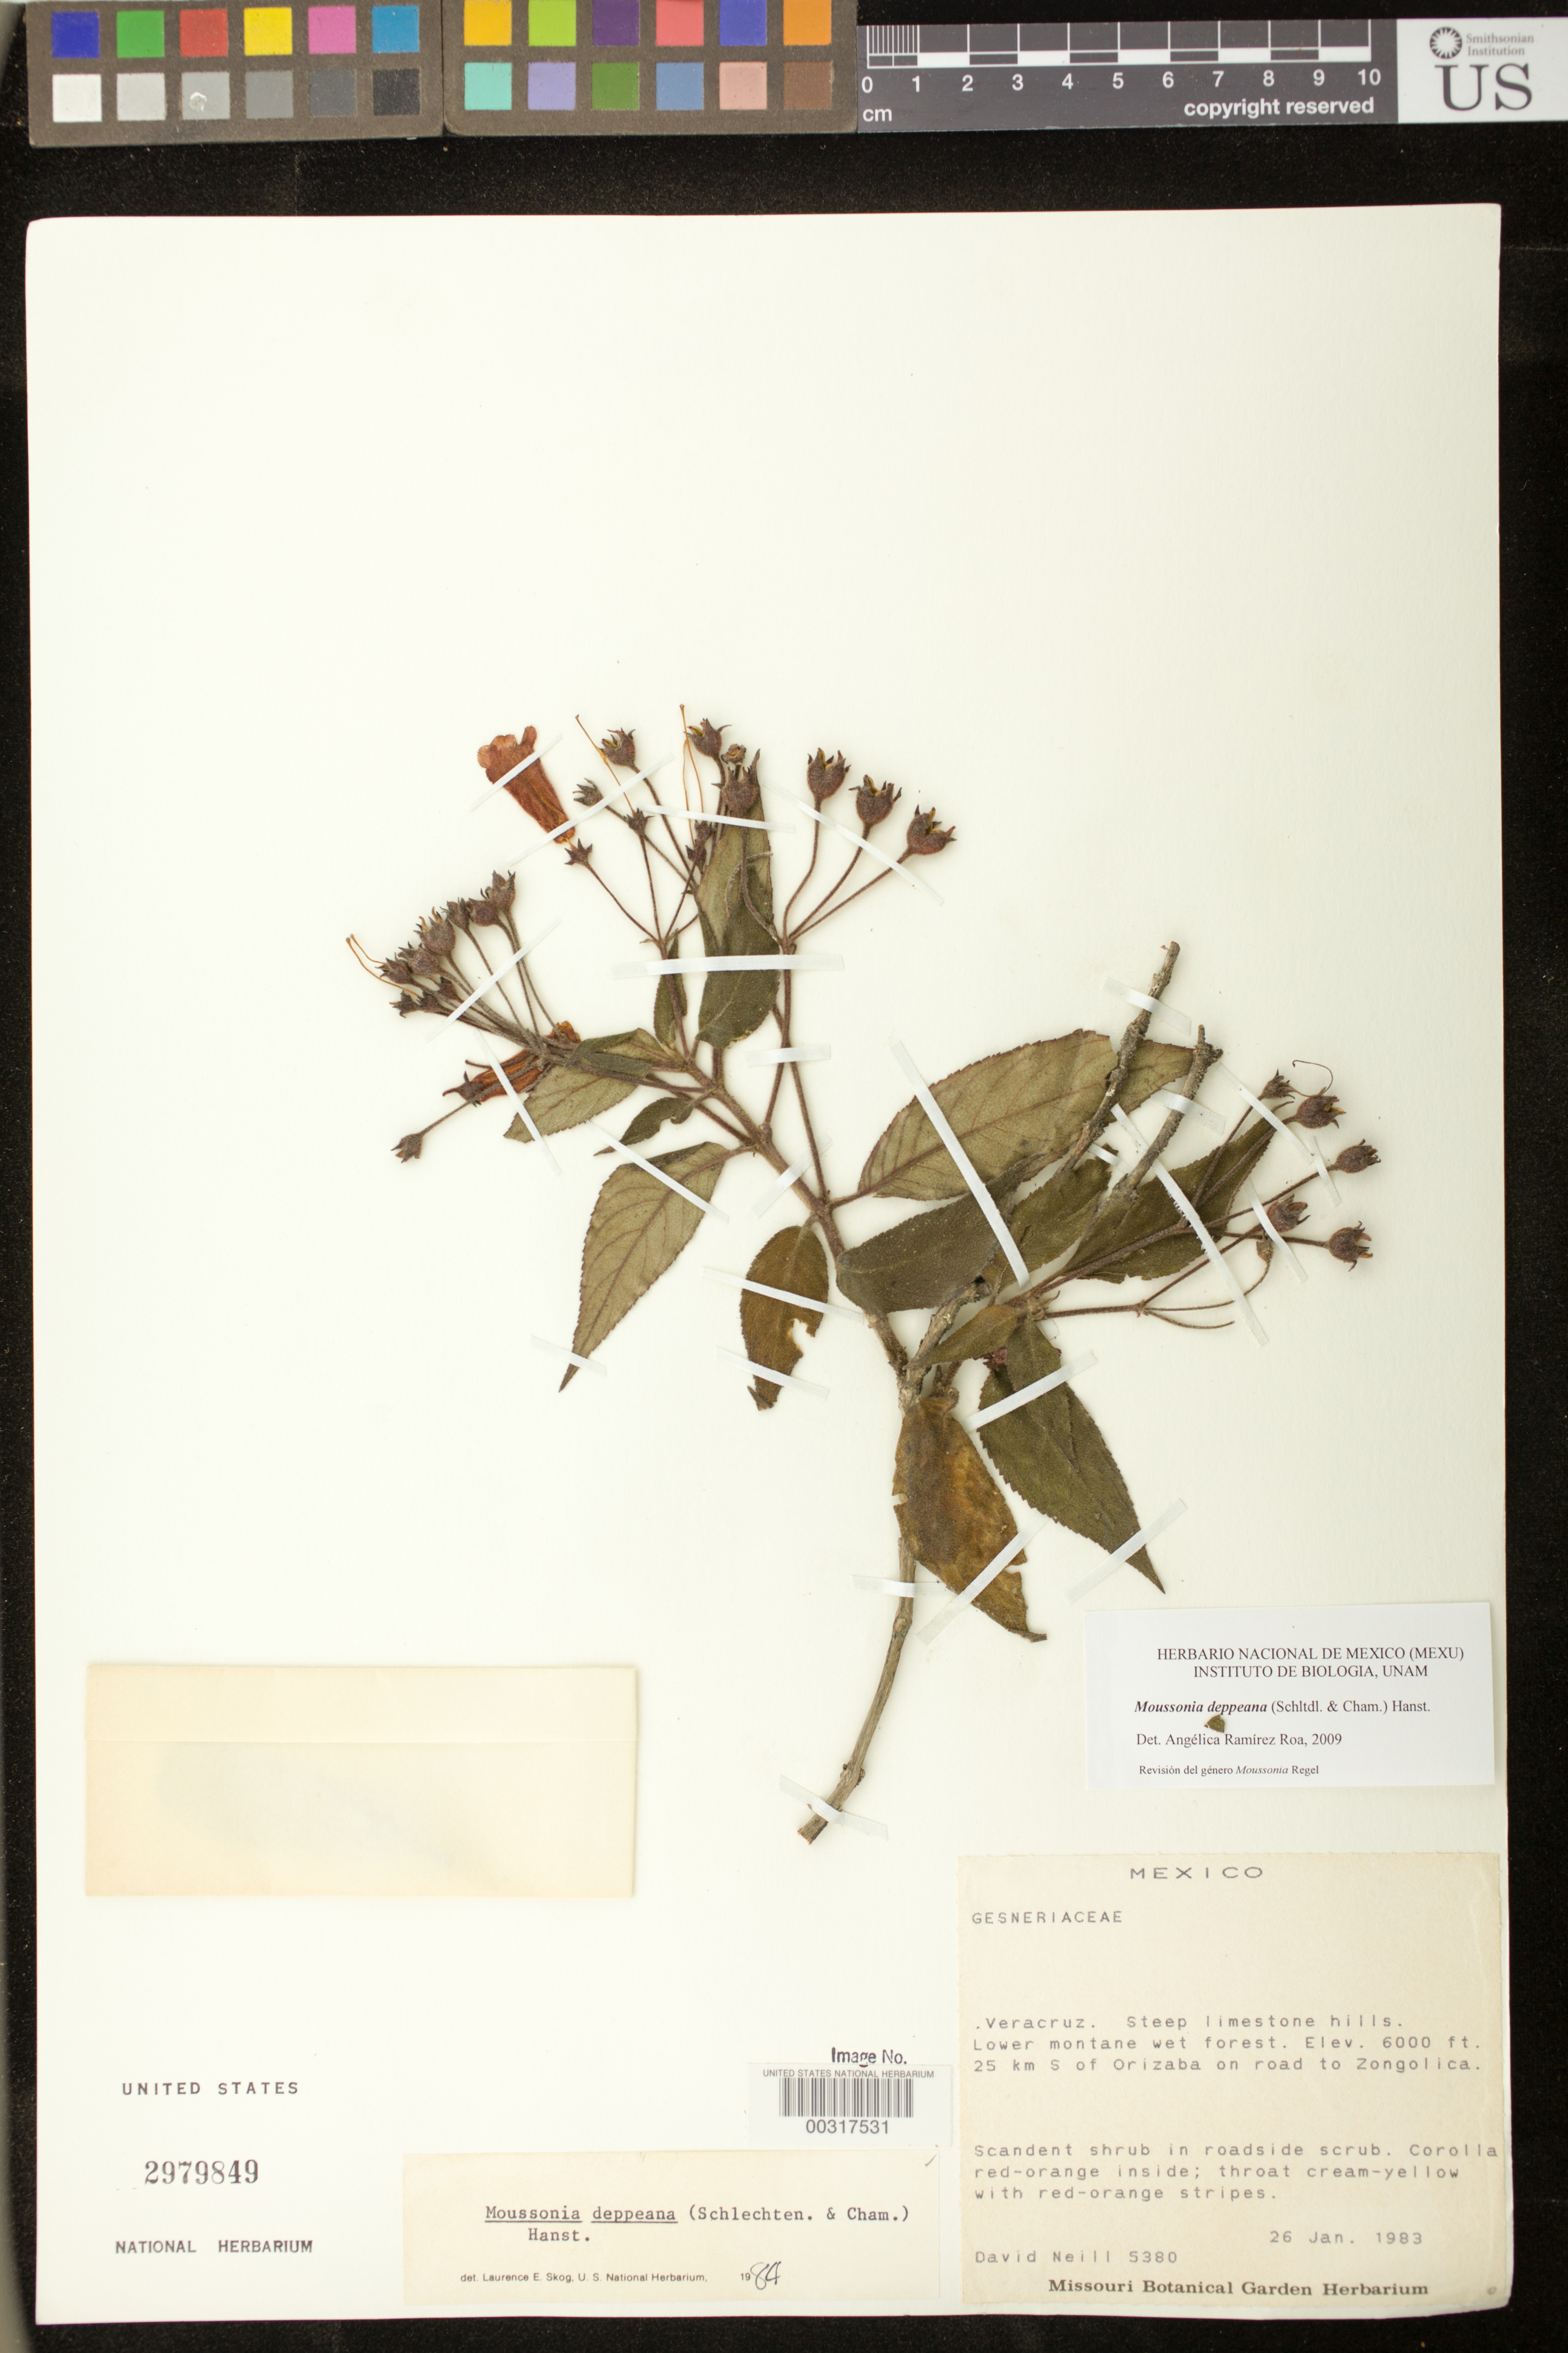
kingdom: Plantae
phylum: Tracheophyta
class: Magnoliopsida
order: Lamiales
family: Gesneriaceae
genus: Moussonia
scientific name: Moussonia deppeana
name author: (Schltdl. & Cham.) Klotzsch ex Hanst.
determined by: Ramírez-Roa, A.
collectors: D. A. Neill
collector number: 5380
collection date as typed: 26 Jan 1983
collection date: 1983-01-26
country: Mexico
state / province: Veracruz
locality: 25 km S of Orizaba on road to Zongolica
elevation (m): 1829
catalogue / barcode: US 2979849